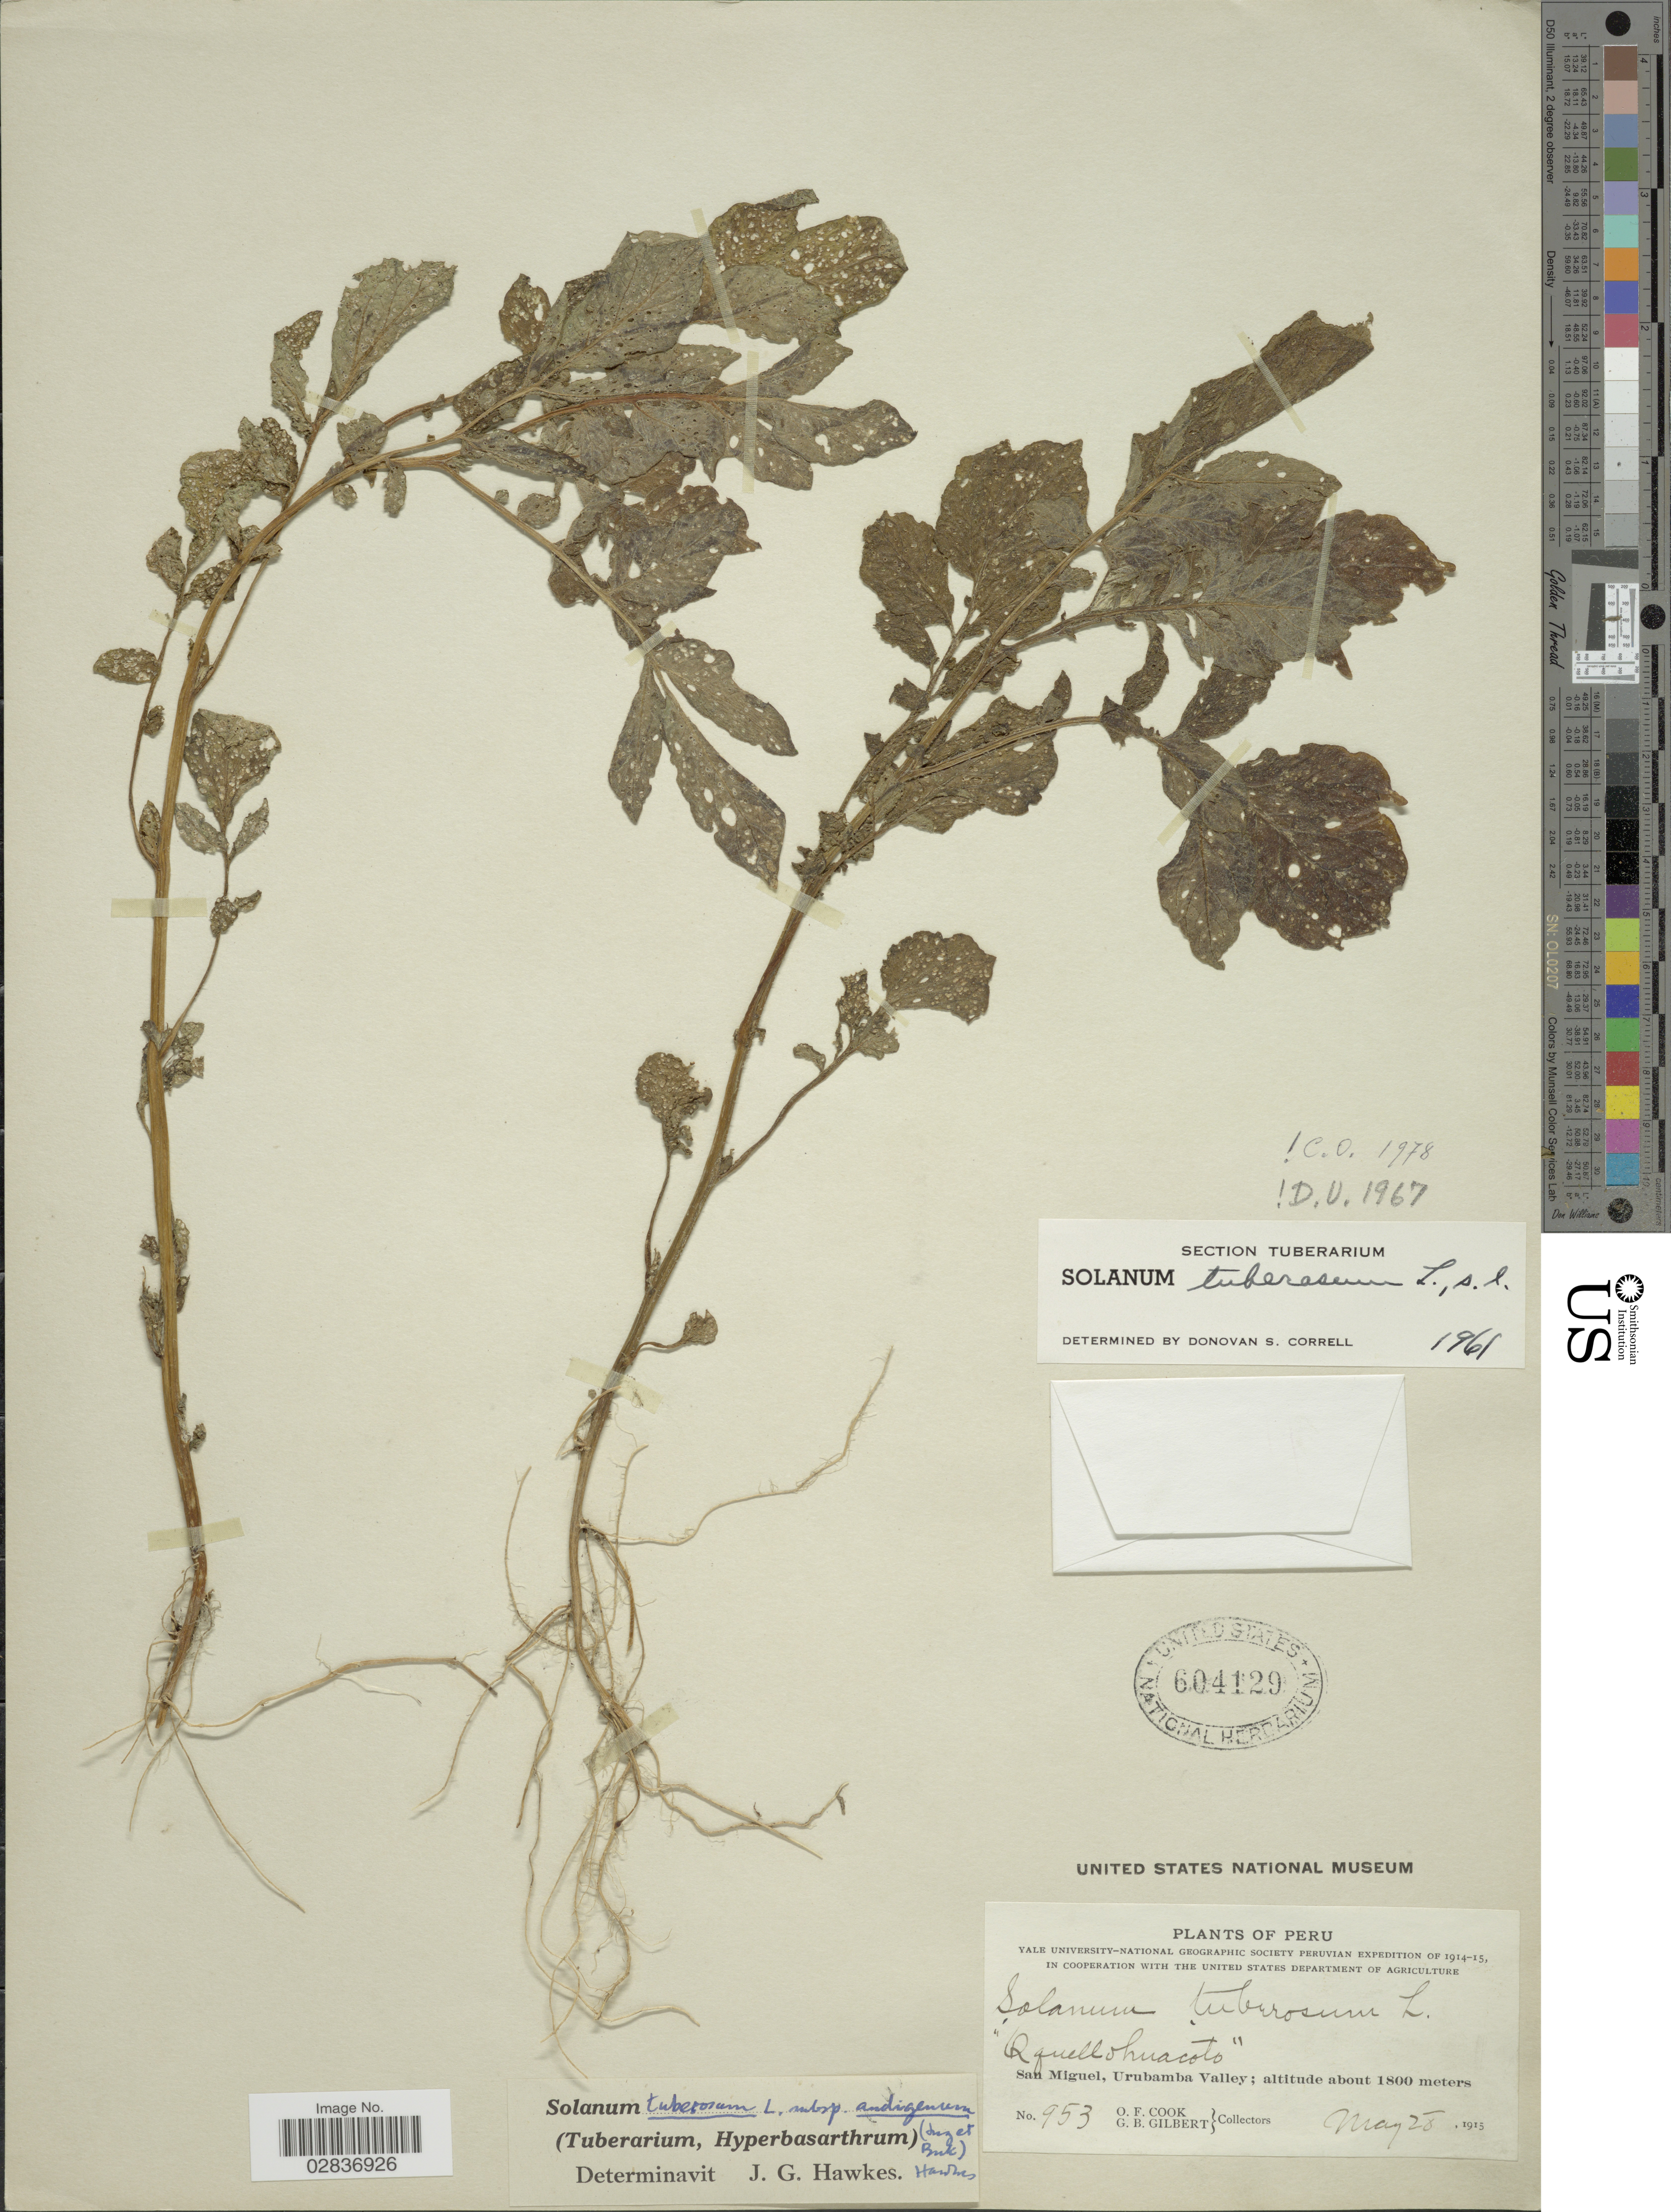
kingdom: Plantae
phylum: Tracheophyta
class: Magnoliopsida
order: Solanales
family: Solanaceae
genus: Solanum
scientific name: Solanum tuberosum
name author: L.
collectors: O. F. Cook & G. B. Gilbert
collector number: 953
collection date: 1915-05-28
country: Peru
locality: San Miguel, Urubamba Valley.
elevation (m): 1800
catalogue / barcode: US 604129